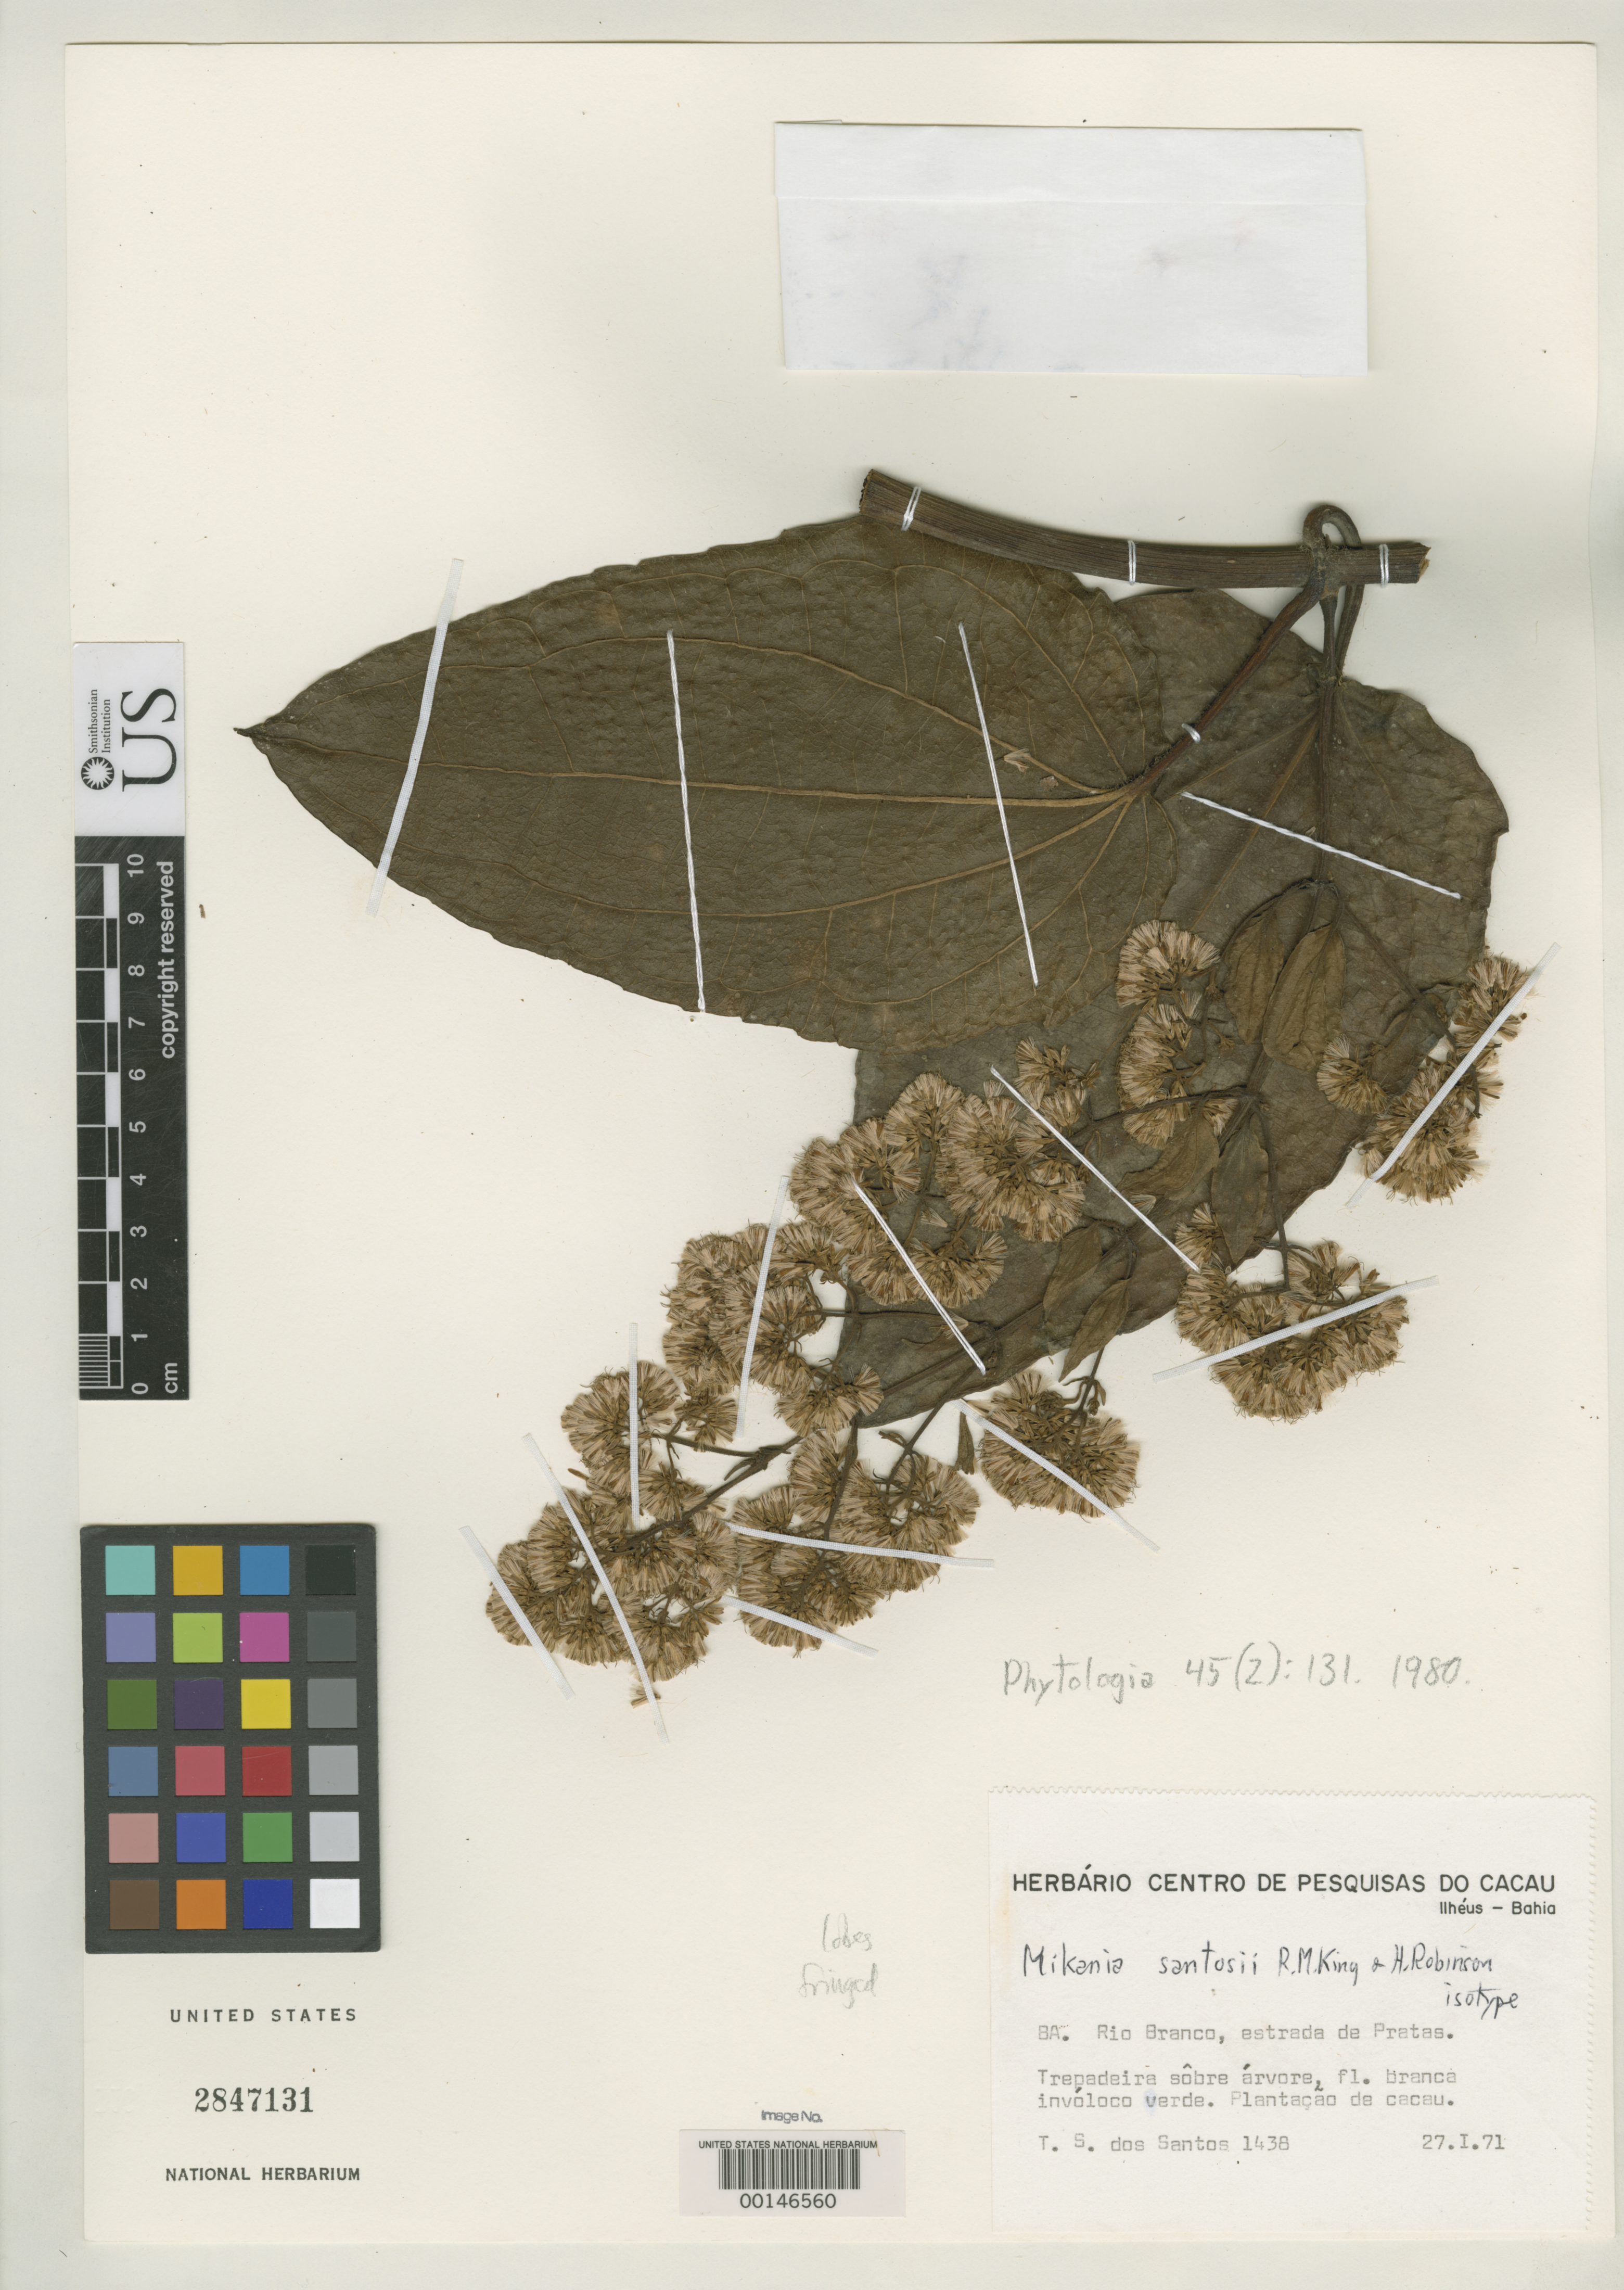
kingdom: Plantae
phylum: Tracheophyta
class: Magnoliopsida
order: Asterales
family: Asteraceae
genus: Mikania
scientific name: Mikania santosii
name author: R.M. King & H. Rob.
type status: Isotype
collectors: T. S. Santos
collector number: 1438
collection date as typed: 27 Jan 1971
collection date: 1971-01-27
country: Brazil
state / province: Bahia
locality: Ilheus, Rio Branco, estrada de Pratas.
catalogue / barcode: US 2847131